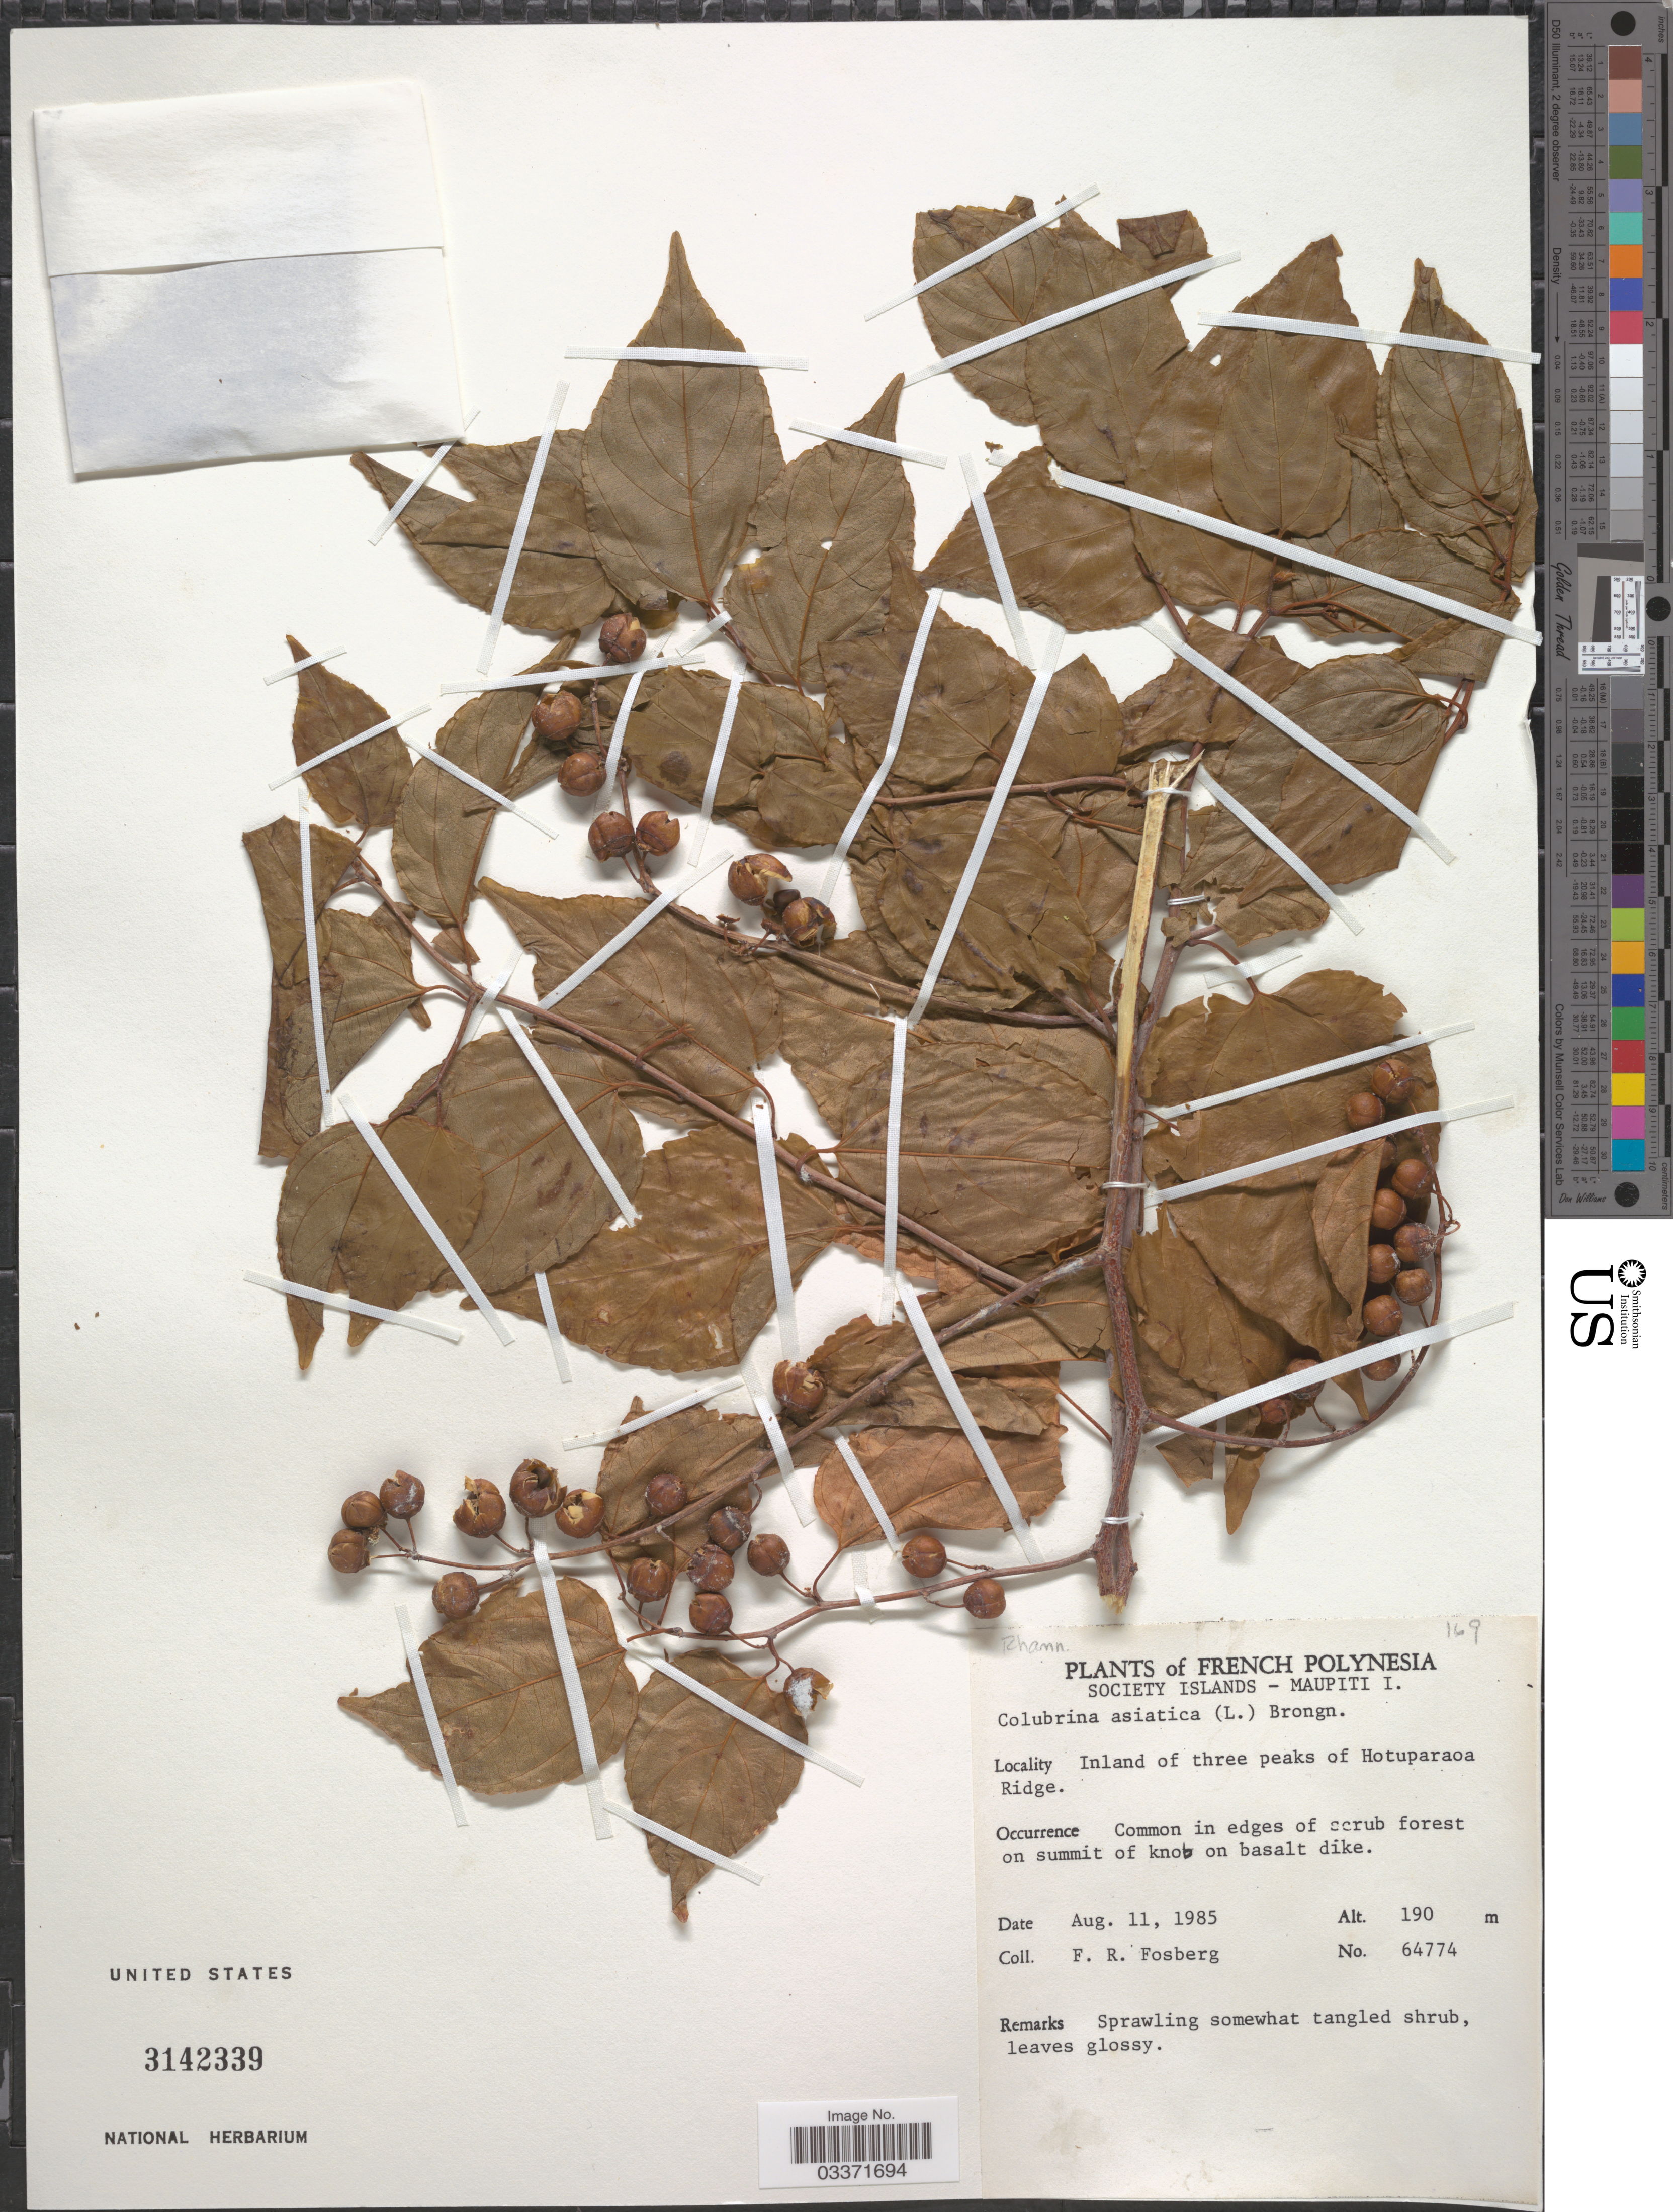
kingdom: Plantae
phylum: Tracheophyta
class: Magnoliopsida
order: Rosales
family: Rhamnaceae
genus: Colubrina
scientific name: Colubrina asiatica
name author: (L.) Brongn.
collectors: F. R. Fosberg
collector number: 64774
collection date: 1985-08-11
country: French Polynesia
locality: Society Islands - Maupiti I., Inland of three peaks of Hotuparaoa Ridge.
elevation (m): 190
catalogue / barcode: US 3142339